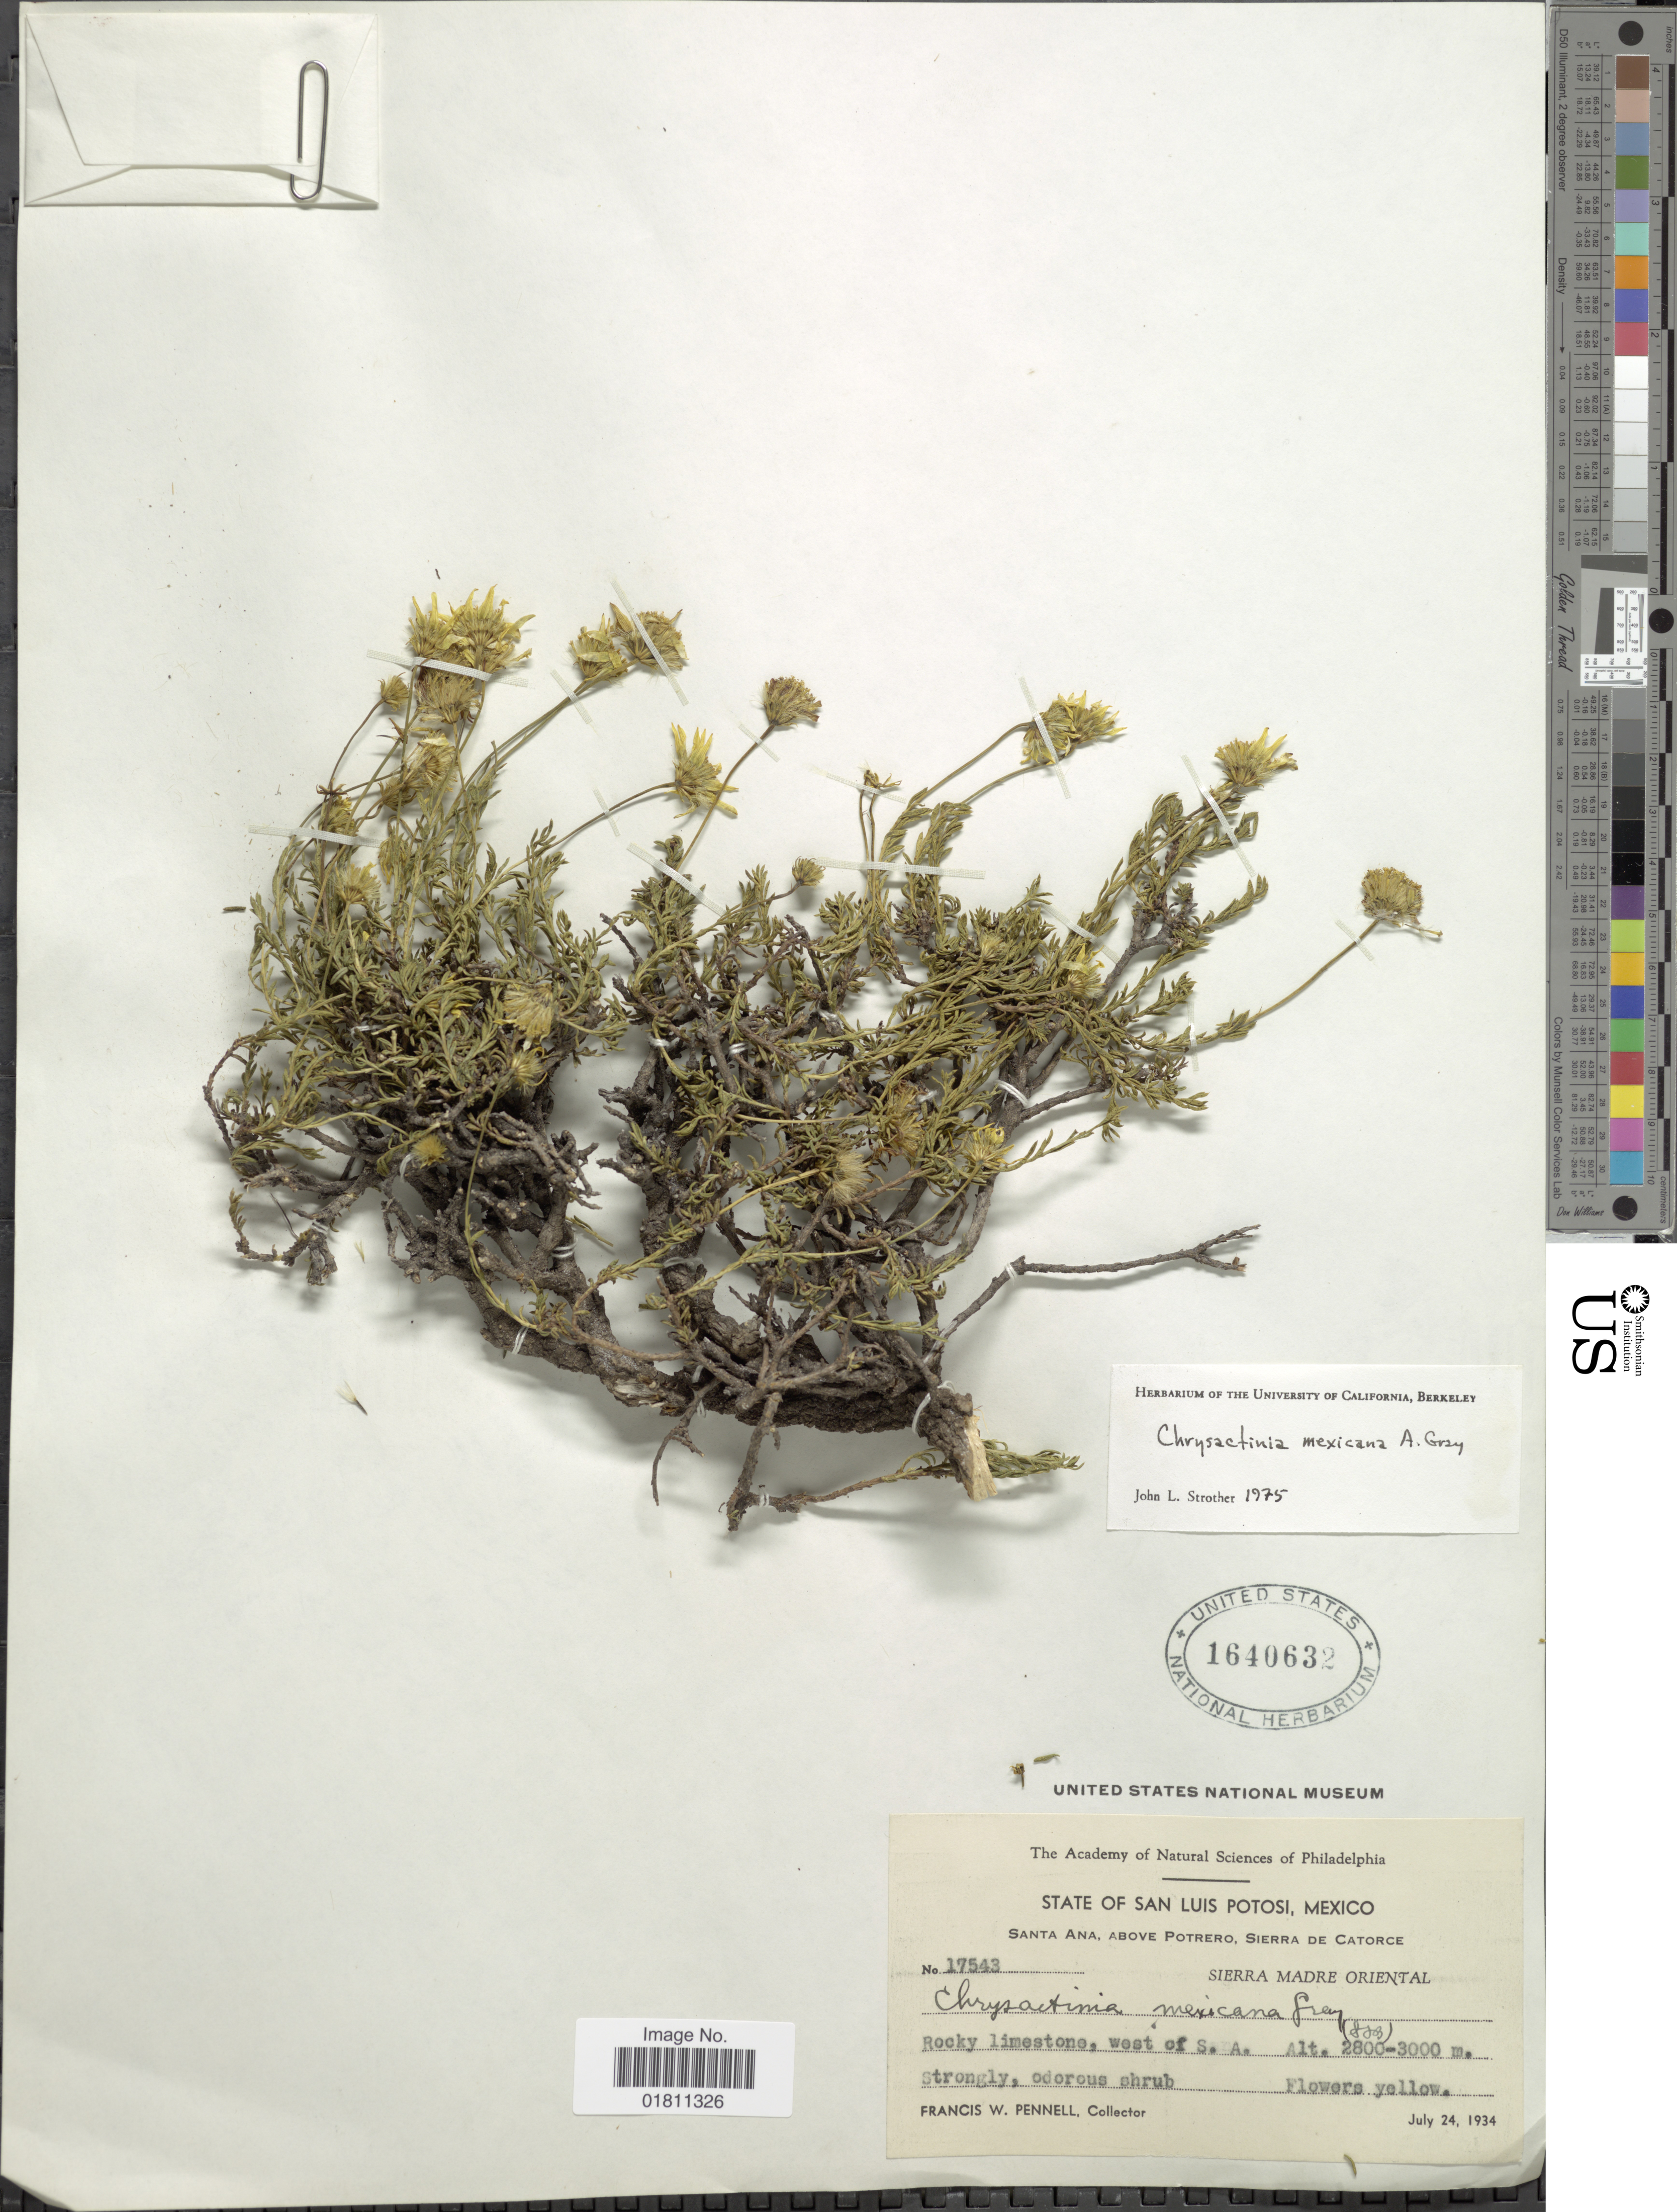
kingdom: Plantae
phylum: Tracheophyta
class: Magnoliopsida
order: Asterales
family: Asteraceae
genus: Chrysactinia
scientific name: Chrysactinia mexicana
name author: A. Gray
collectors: F. W. Pennell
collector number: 17543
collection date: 1934-07-24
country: Mexico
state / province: San Luis Potosí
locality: Santa Ana, above Potrero, Sierra de Catorce, Sierra Madre Oriental, west of S.A.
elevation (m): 2800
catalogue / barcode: US 1640632